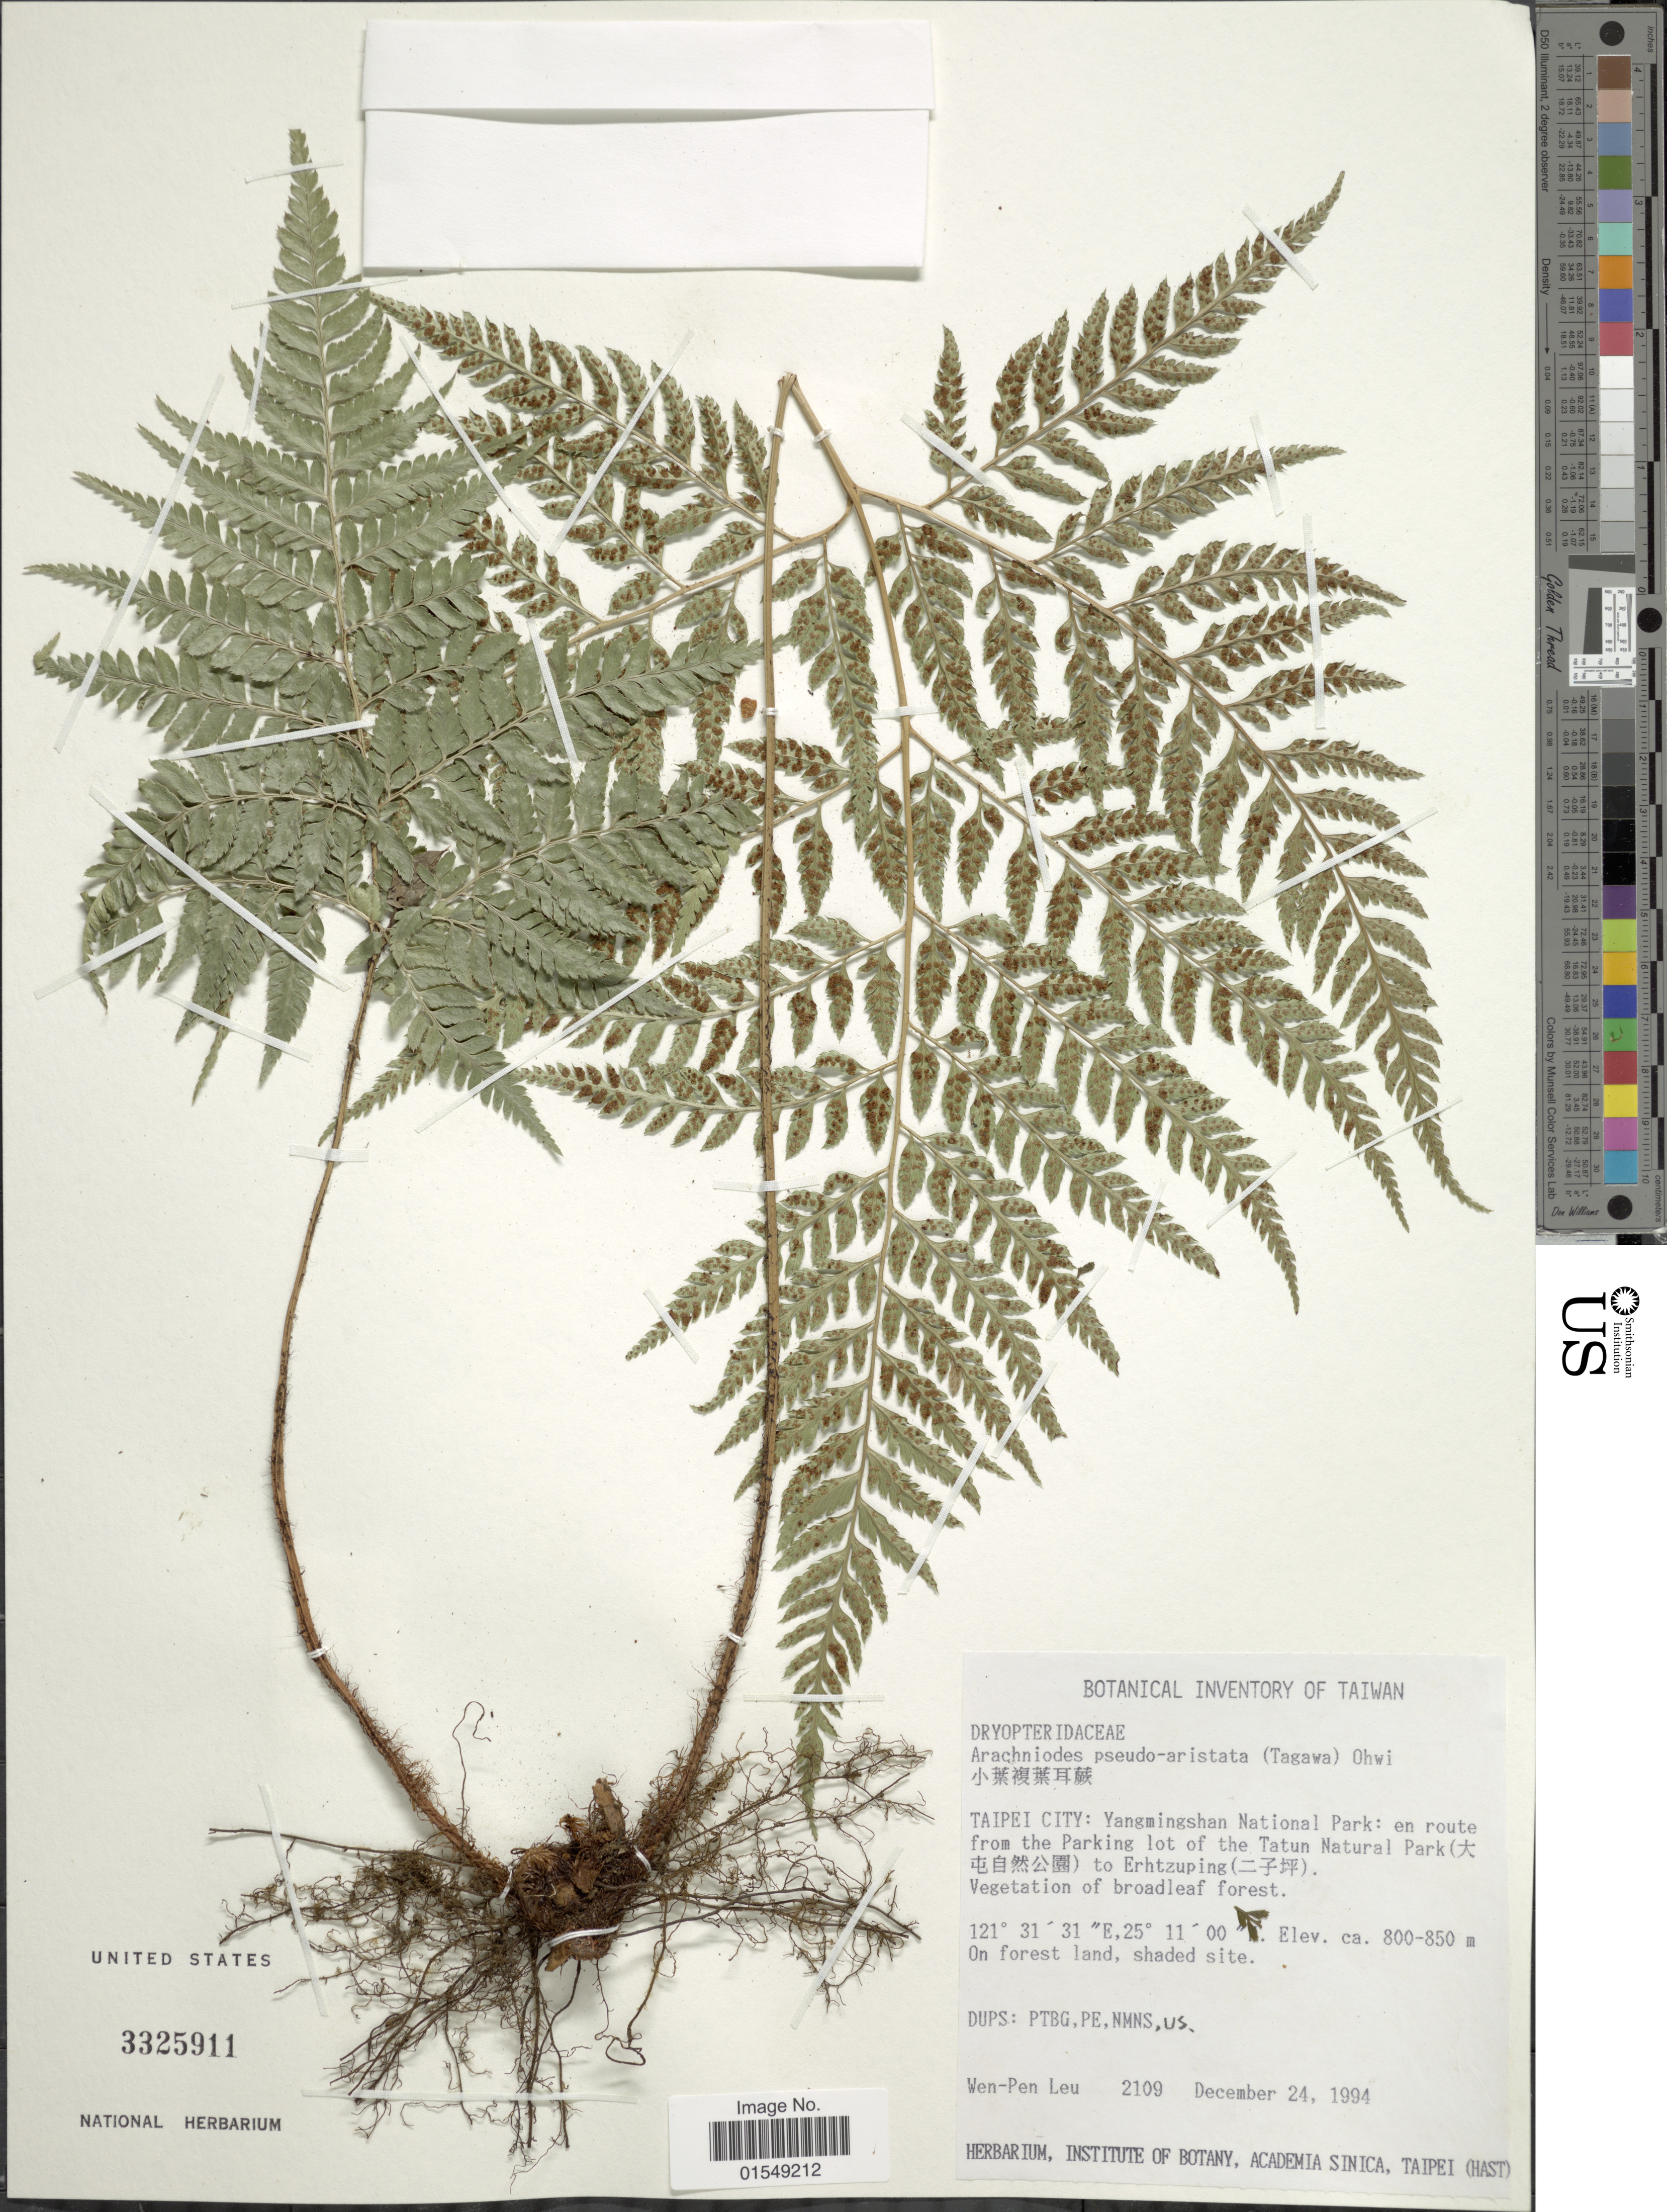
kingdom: Plantae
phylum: Tracheophyta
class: Polypodiopsida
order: Polypodiales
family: Dryopteridaceae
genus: Arachniodes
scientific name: Arachniodes pseudoaristata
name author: (Tagawa) Ohwi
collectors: W. Leu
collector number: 2109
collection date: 1994-12-24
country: Taiwan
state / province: Taipei City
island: Taiwan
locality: Taipei City: Yangmingshan National Park: en route from the Parking lot of the Tatun Natural Park to Erhtzuping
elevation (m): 800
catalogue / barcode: US 3325911